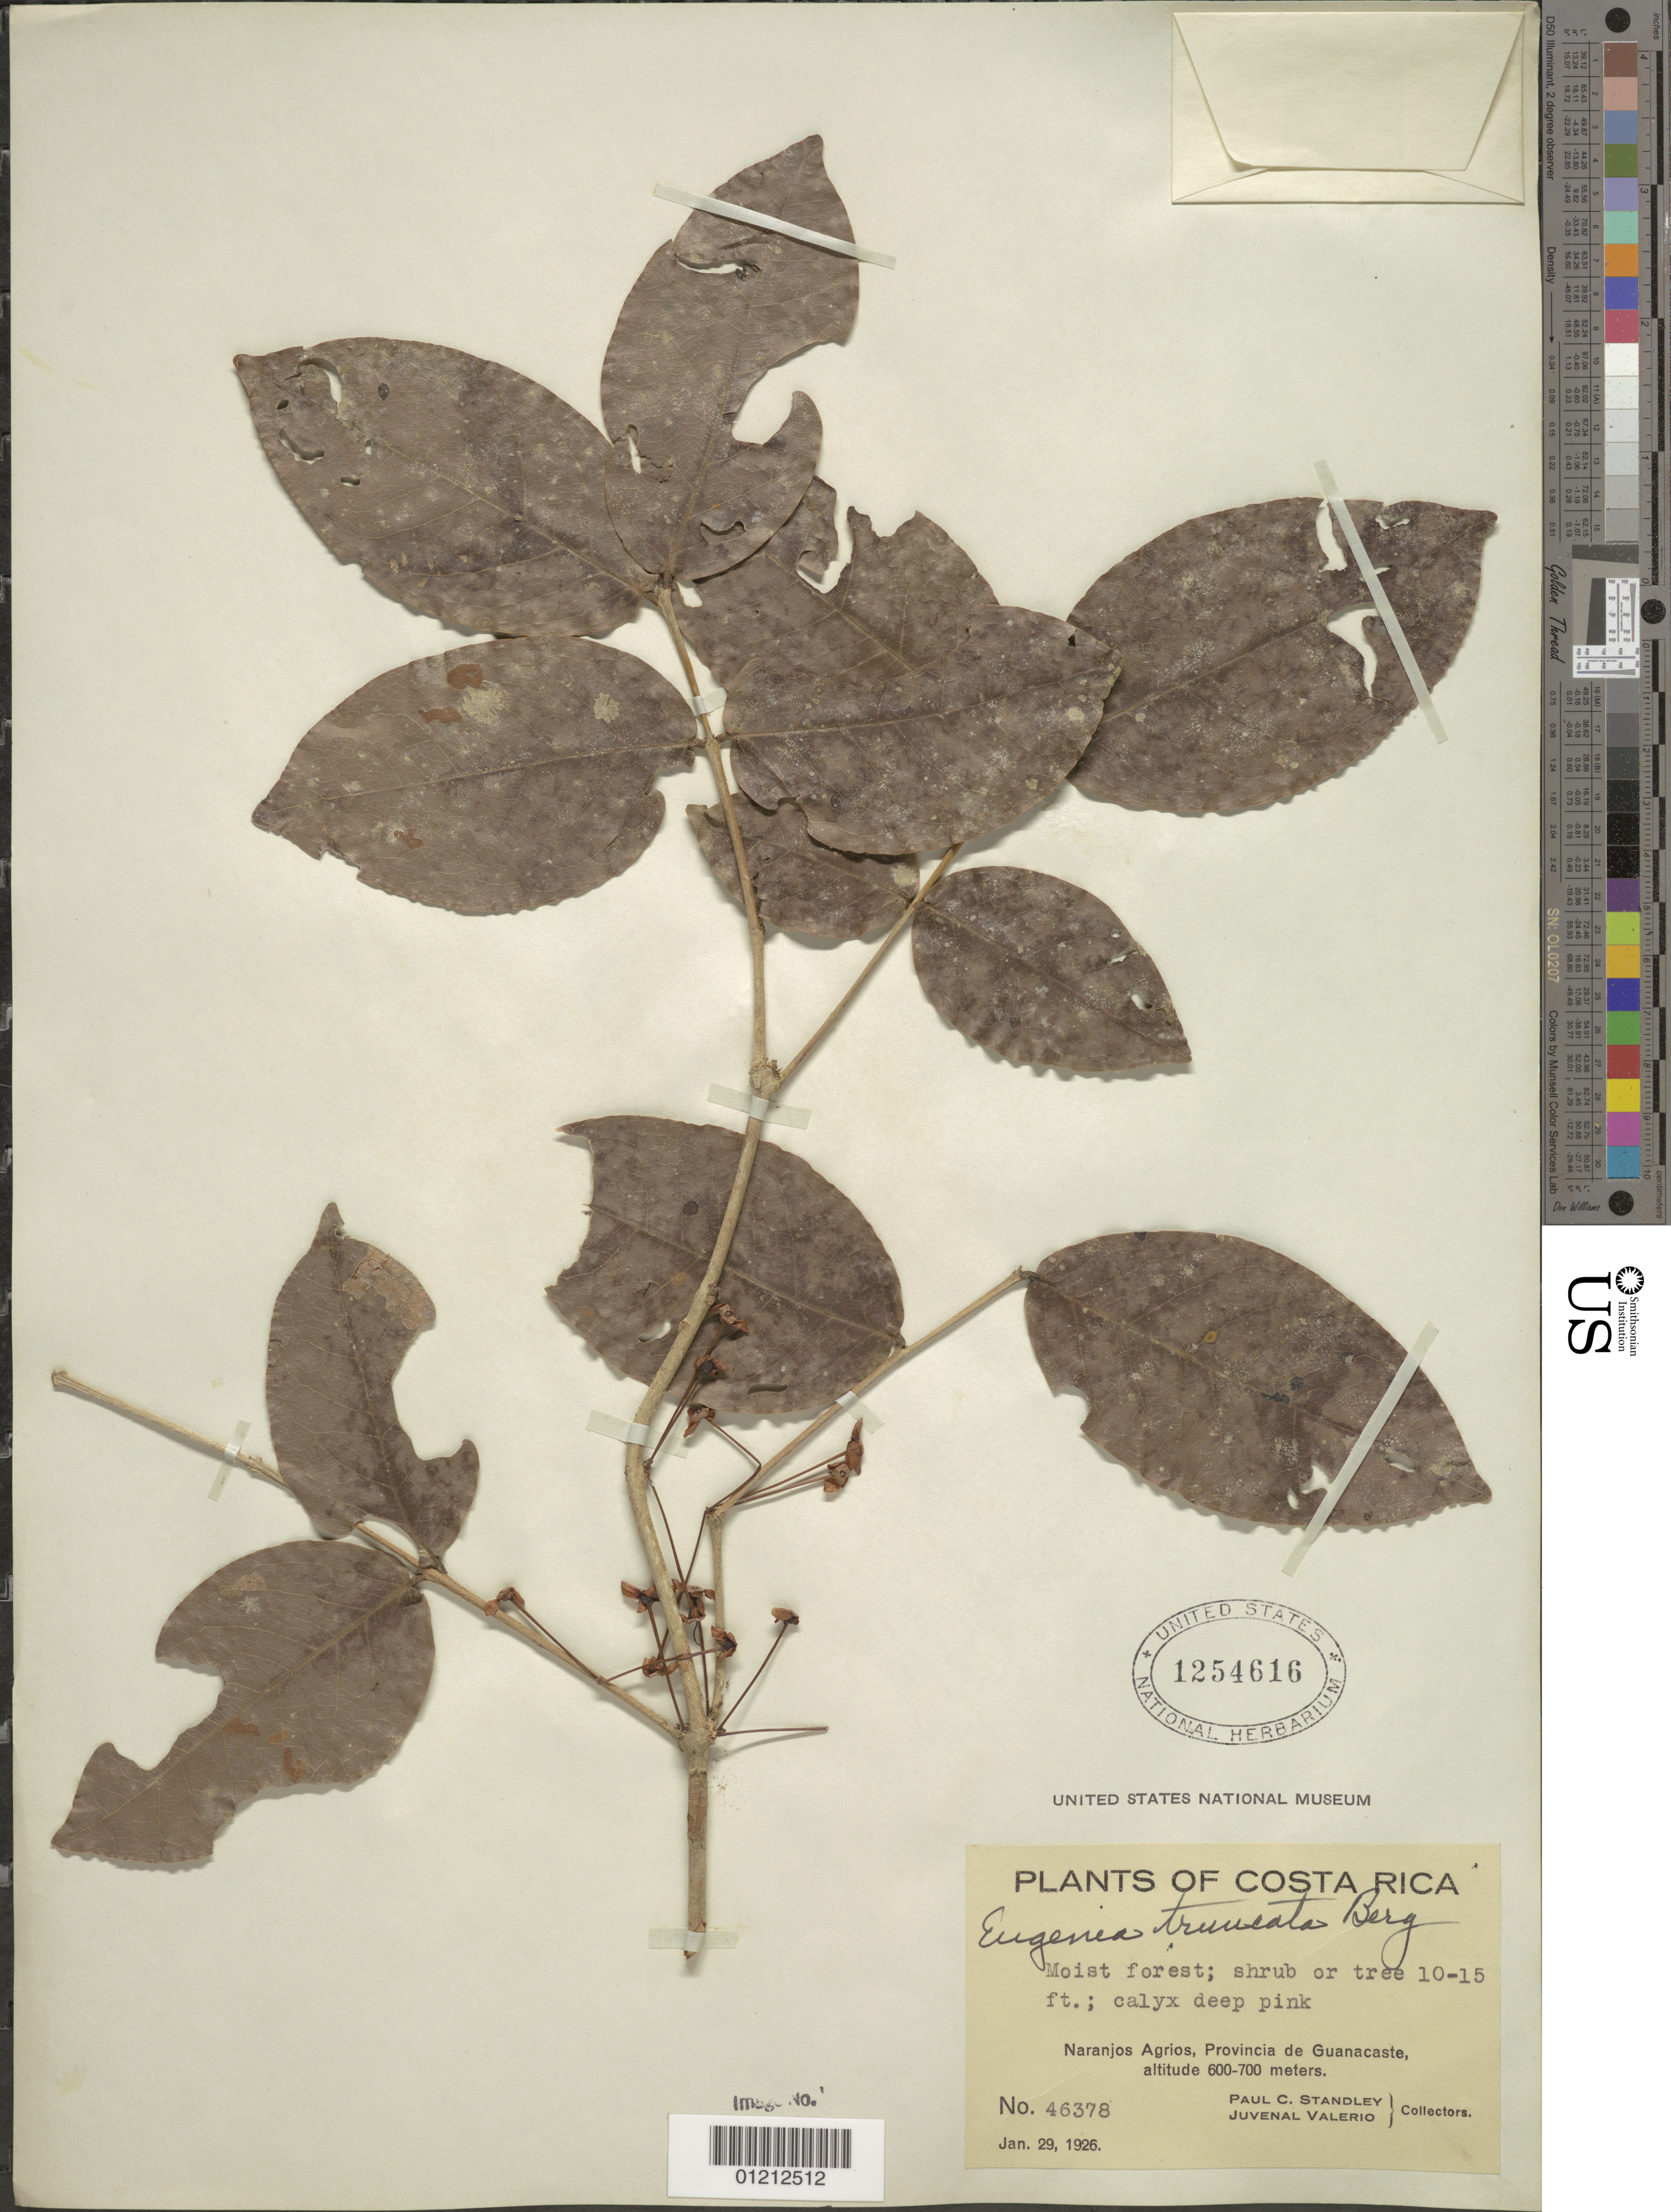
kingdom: Plantae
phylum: Tracheophyta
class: Magnoliopsida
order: Myrtales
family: Myrtaceae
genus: Eugenia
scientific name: Eugenia truncata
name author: O. Berg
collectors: P. C. Standley & J. Valerio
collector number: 46378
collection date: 1926-01-29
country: Costa Rica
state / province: Guanacaste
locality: Naranjos Agrios.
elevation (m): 600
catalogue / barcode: US 1254616